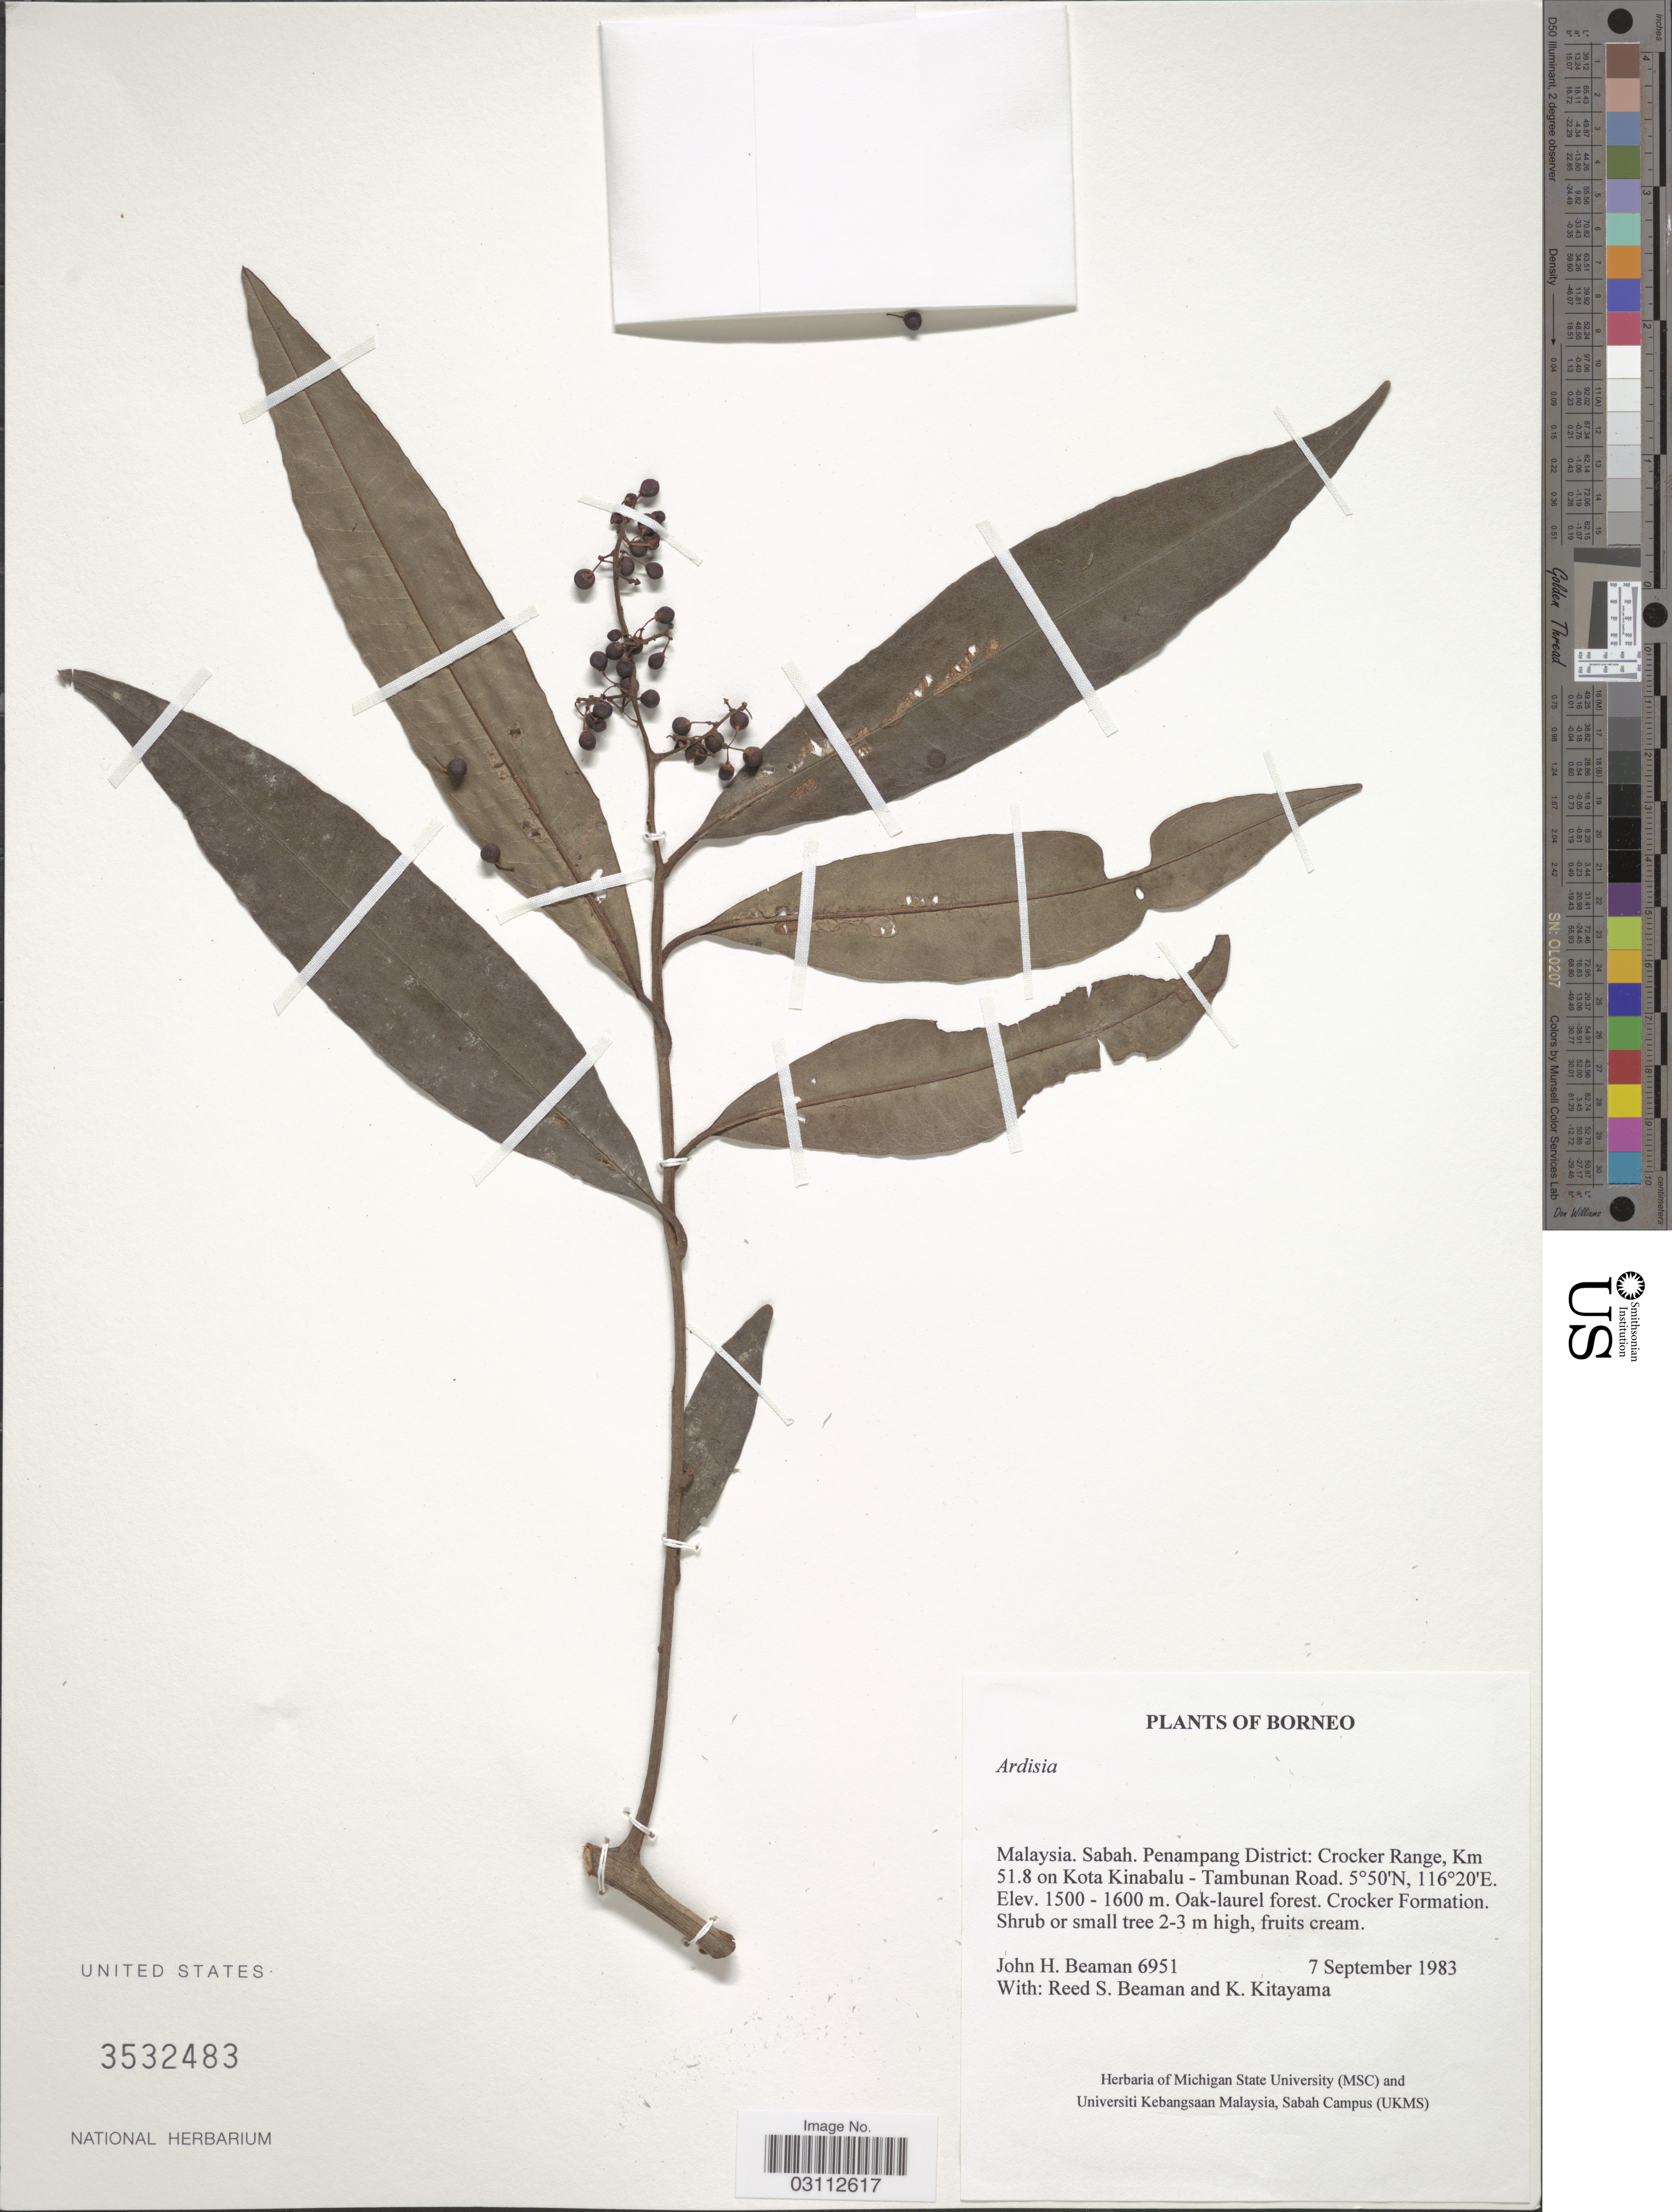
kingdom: Plantae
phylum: Tracheophyta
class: Magnoliopsida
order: Ericales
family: Primulaceae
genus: Ardisia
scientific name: Ardisia sp.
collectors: J. H. Beaman, R. S. Beaman & K. Kitayama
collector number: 6951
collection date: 1983-09-07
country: Malaysia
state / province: Sabah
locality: Borneo, Penampang District: Crocker Range, Km 51.8 on Kota Kinabalu-Tambunan Road.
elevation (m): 1500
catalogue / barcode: US 3532483